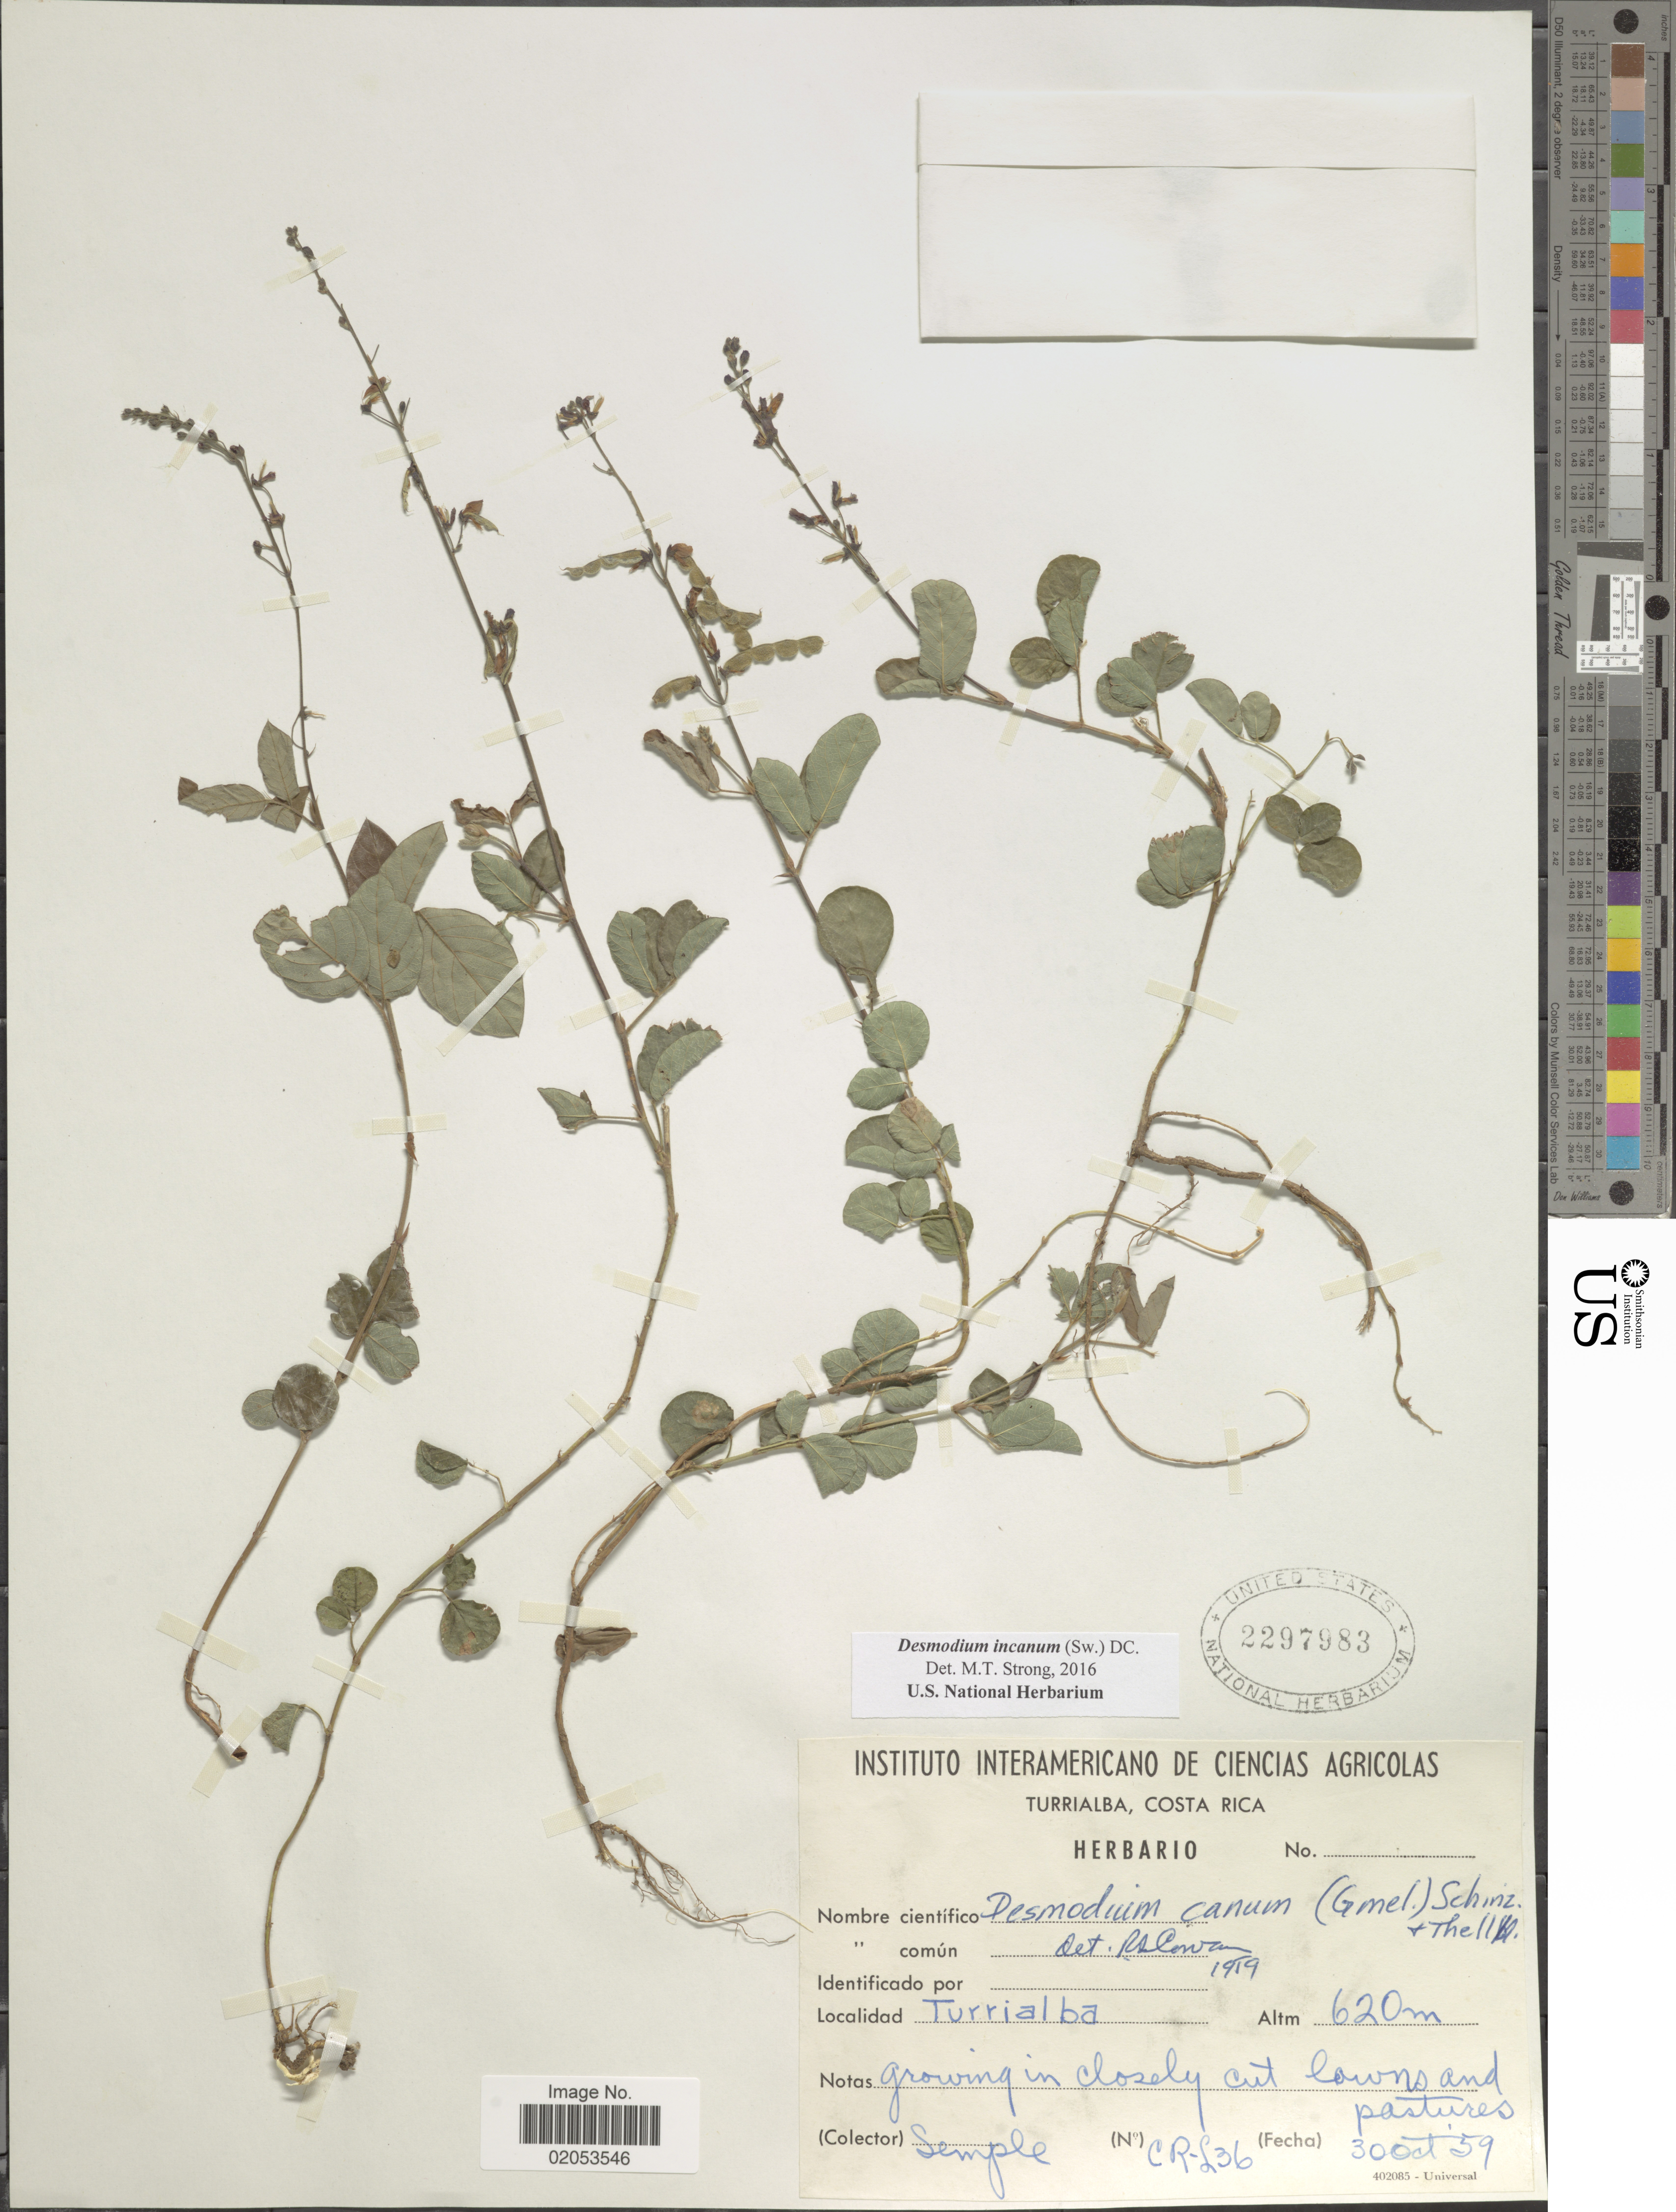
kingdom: Plantae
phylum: Tracheophyta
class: Magnoliopsida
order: Fabales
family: Fabaceae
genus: Desmodium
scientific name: Desmodium incanum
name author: (Sw.) DC.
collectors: Semple, --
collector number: CR-L36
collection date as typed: Transcribed d/m/y: 30/10/59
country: Costa Rica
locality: Turrialba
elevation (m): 620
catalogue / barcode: US 2297983